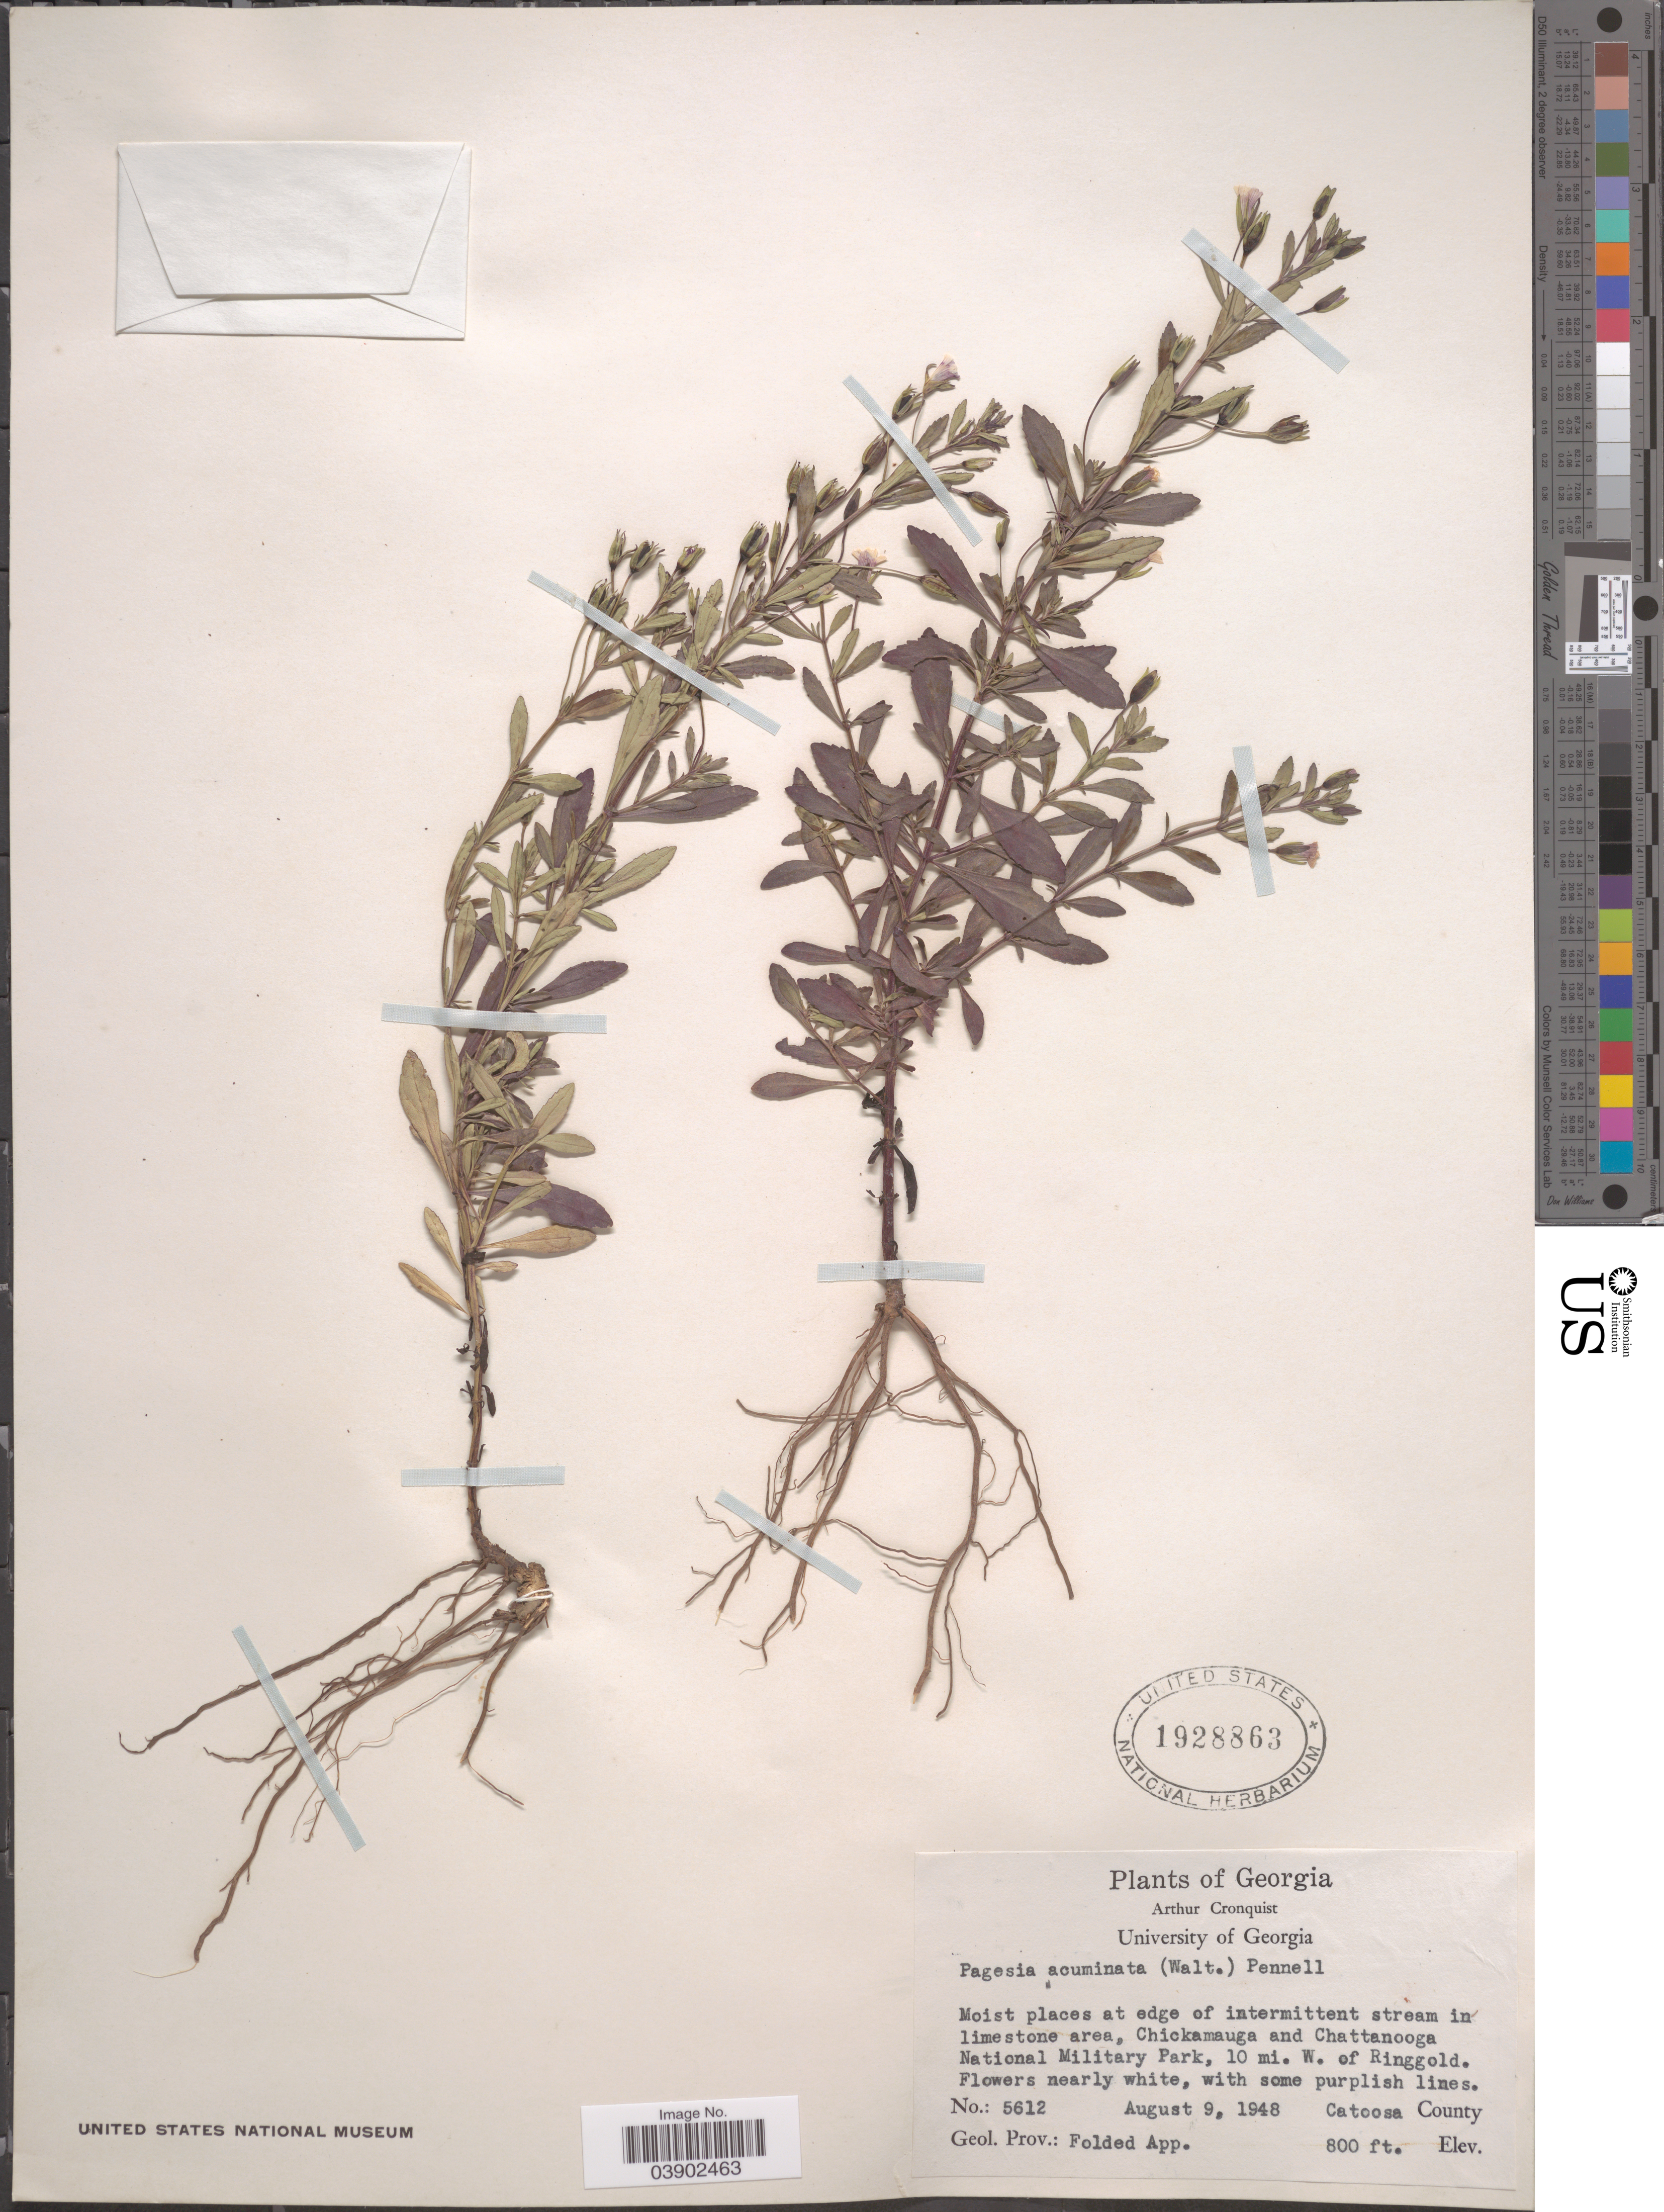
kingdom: Plantae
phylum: Tracheophyta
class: Magnoliopsida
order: Lamiales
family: Plantaginaceae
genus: Mecardonia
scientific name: Mecardonia acuminata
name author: (Walter) Small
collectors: A. J. Cronquist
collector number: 5612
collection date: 1948-08-09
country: United States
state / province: Georgia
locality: Chickamauga and Chattanooga National Military Park, 10 mi. W. of Ringgold. Catoosa County.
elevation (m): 244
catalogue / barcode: US 1928863